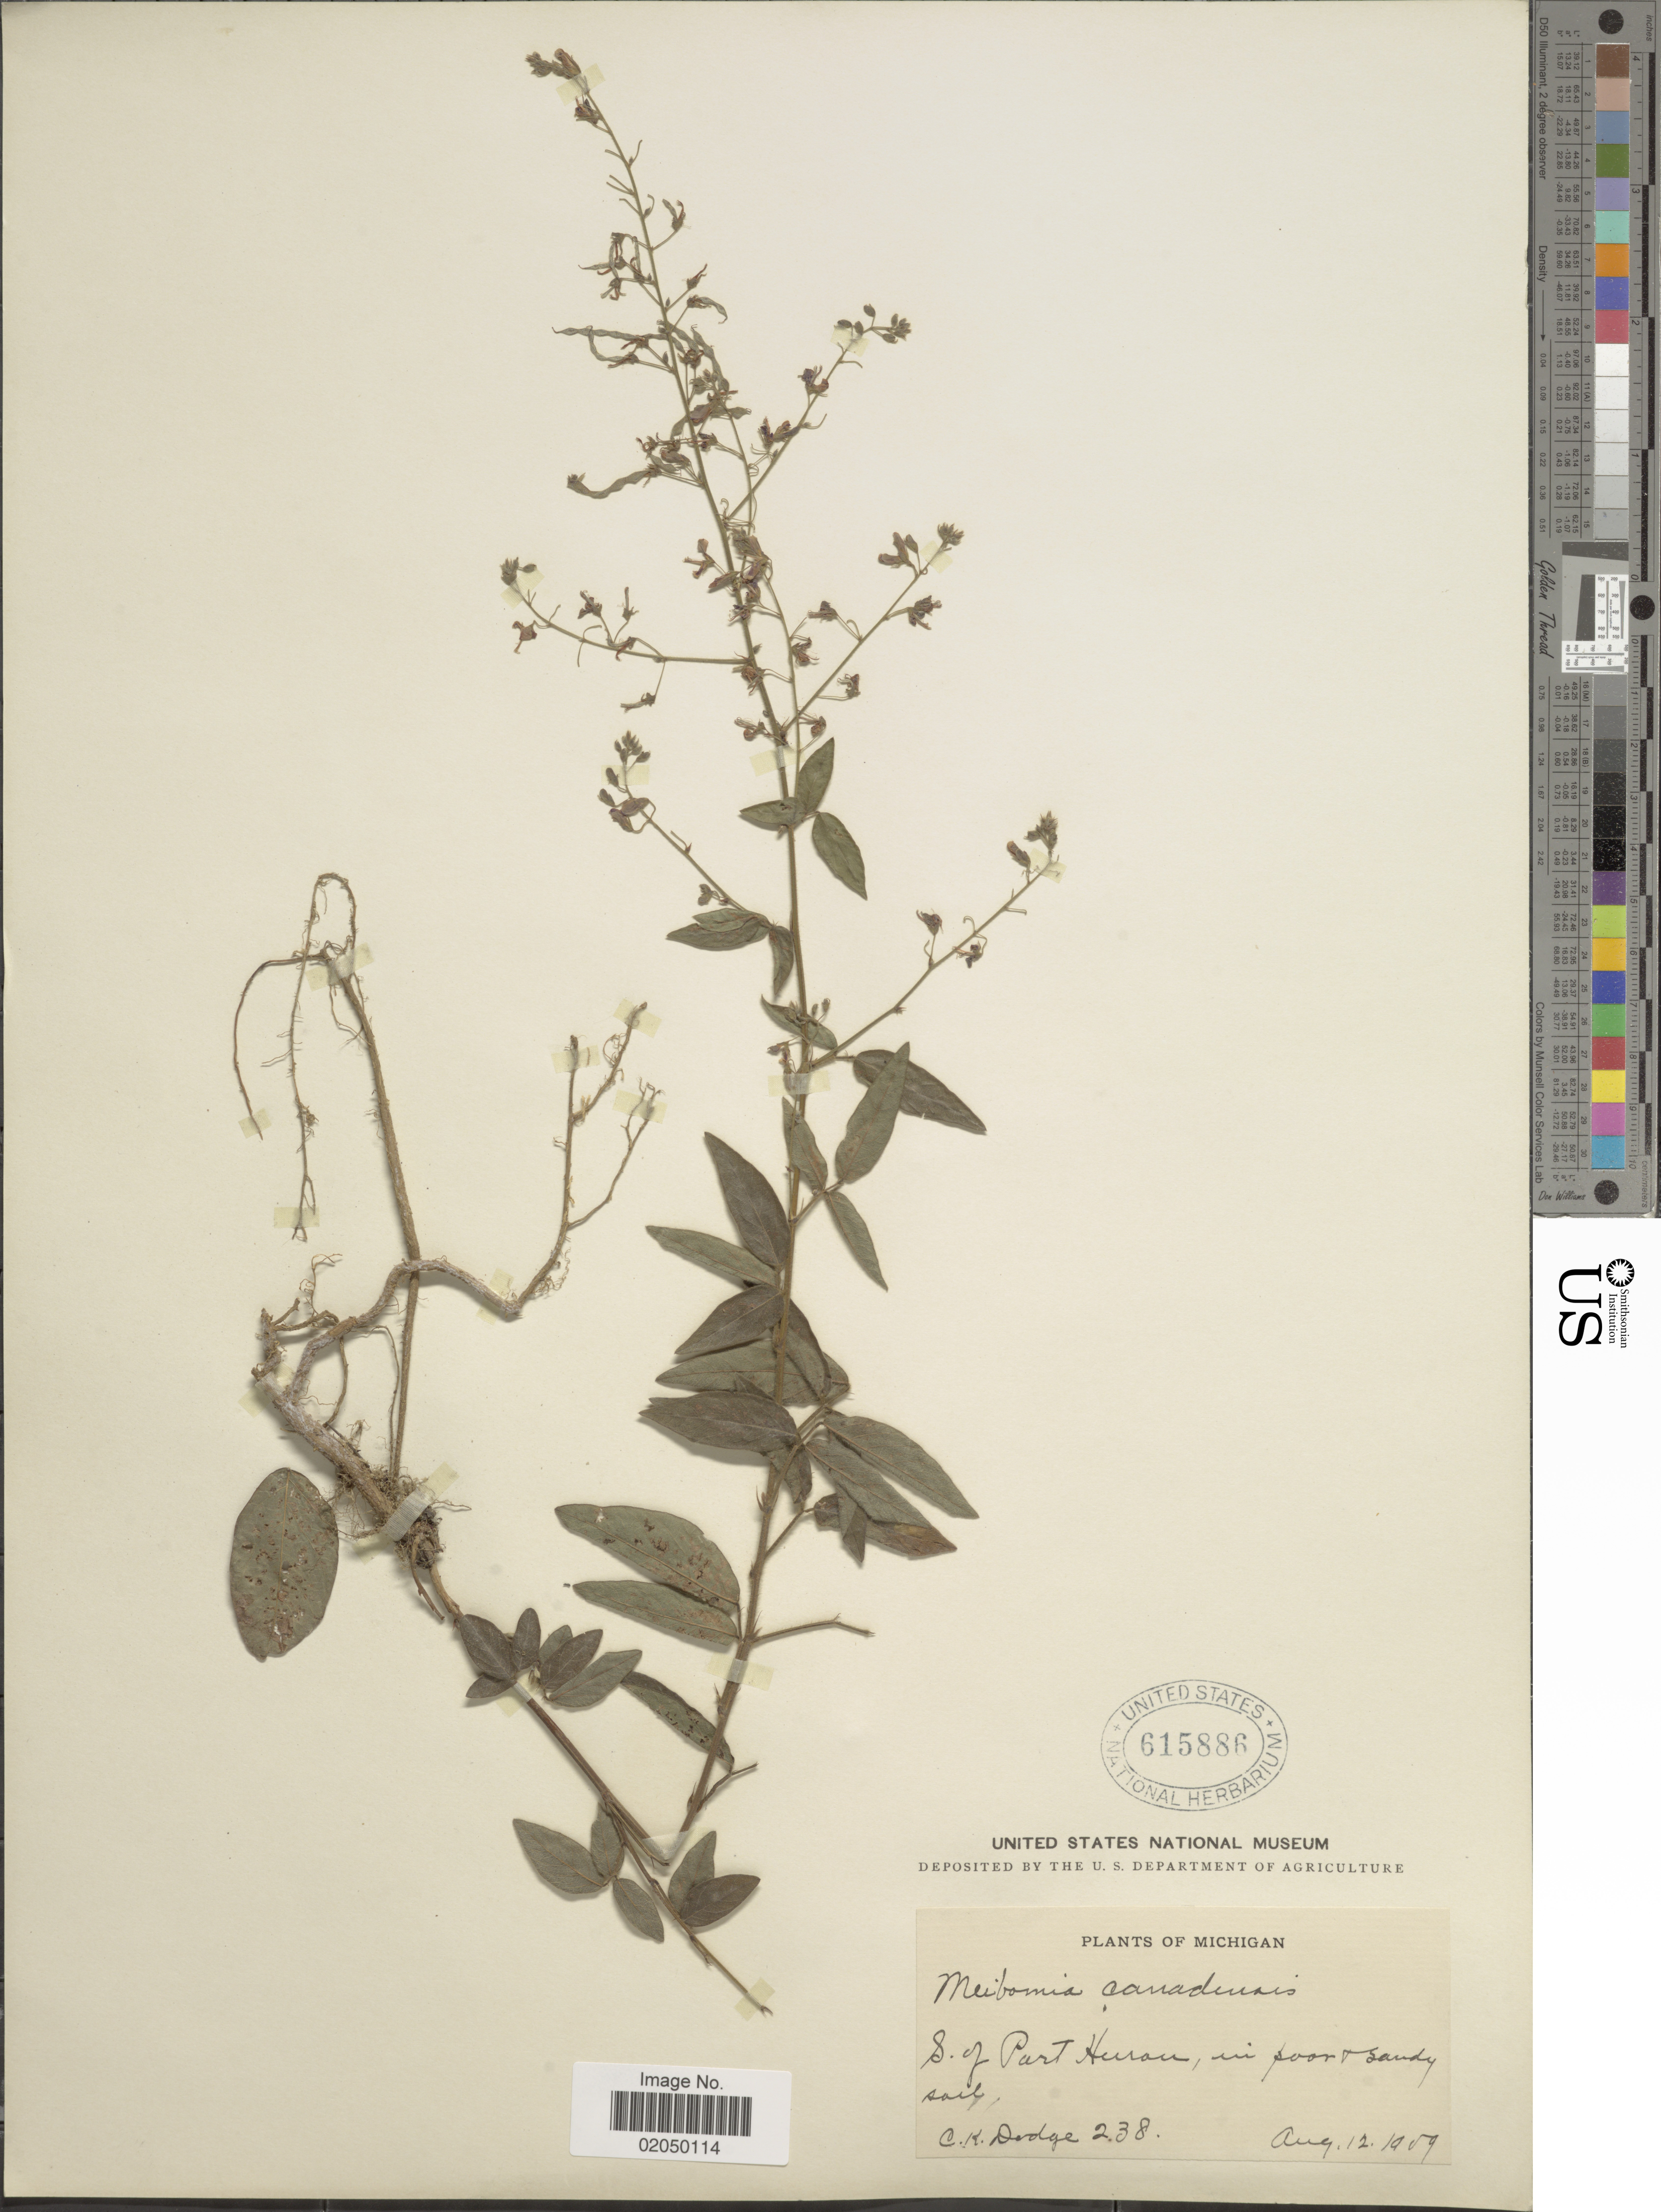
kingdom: Plantae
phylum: Tracheophyta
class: Magnoliopsida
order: Fabales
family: Fabaceae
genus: Desmodium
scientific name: Desmodium canadense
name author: (L.) DC.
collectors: C. Dodge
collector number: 238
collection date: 1909-08-12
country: United States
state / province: Michigan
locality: S. of Port Huron, in poor sandy soil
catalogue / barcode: US 615886